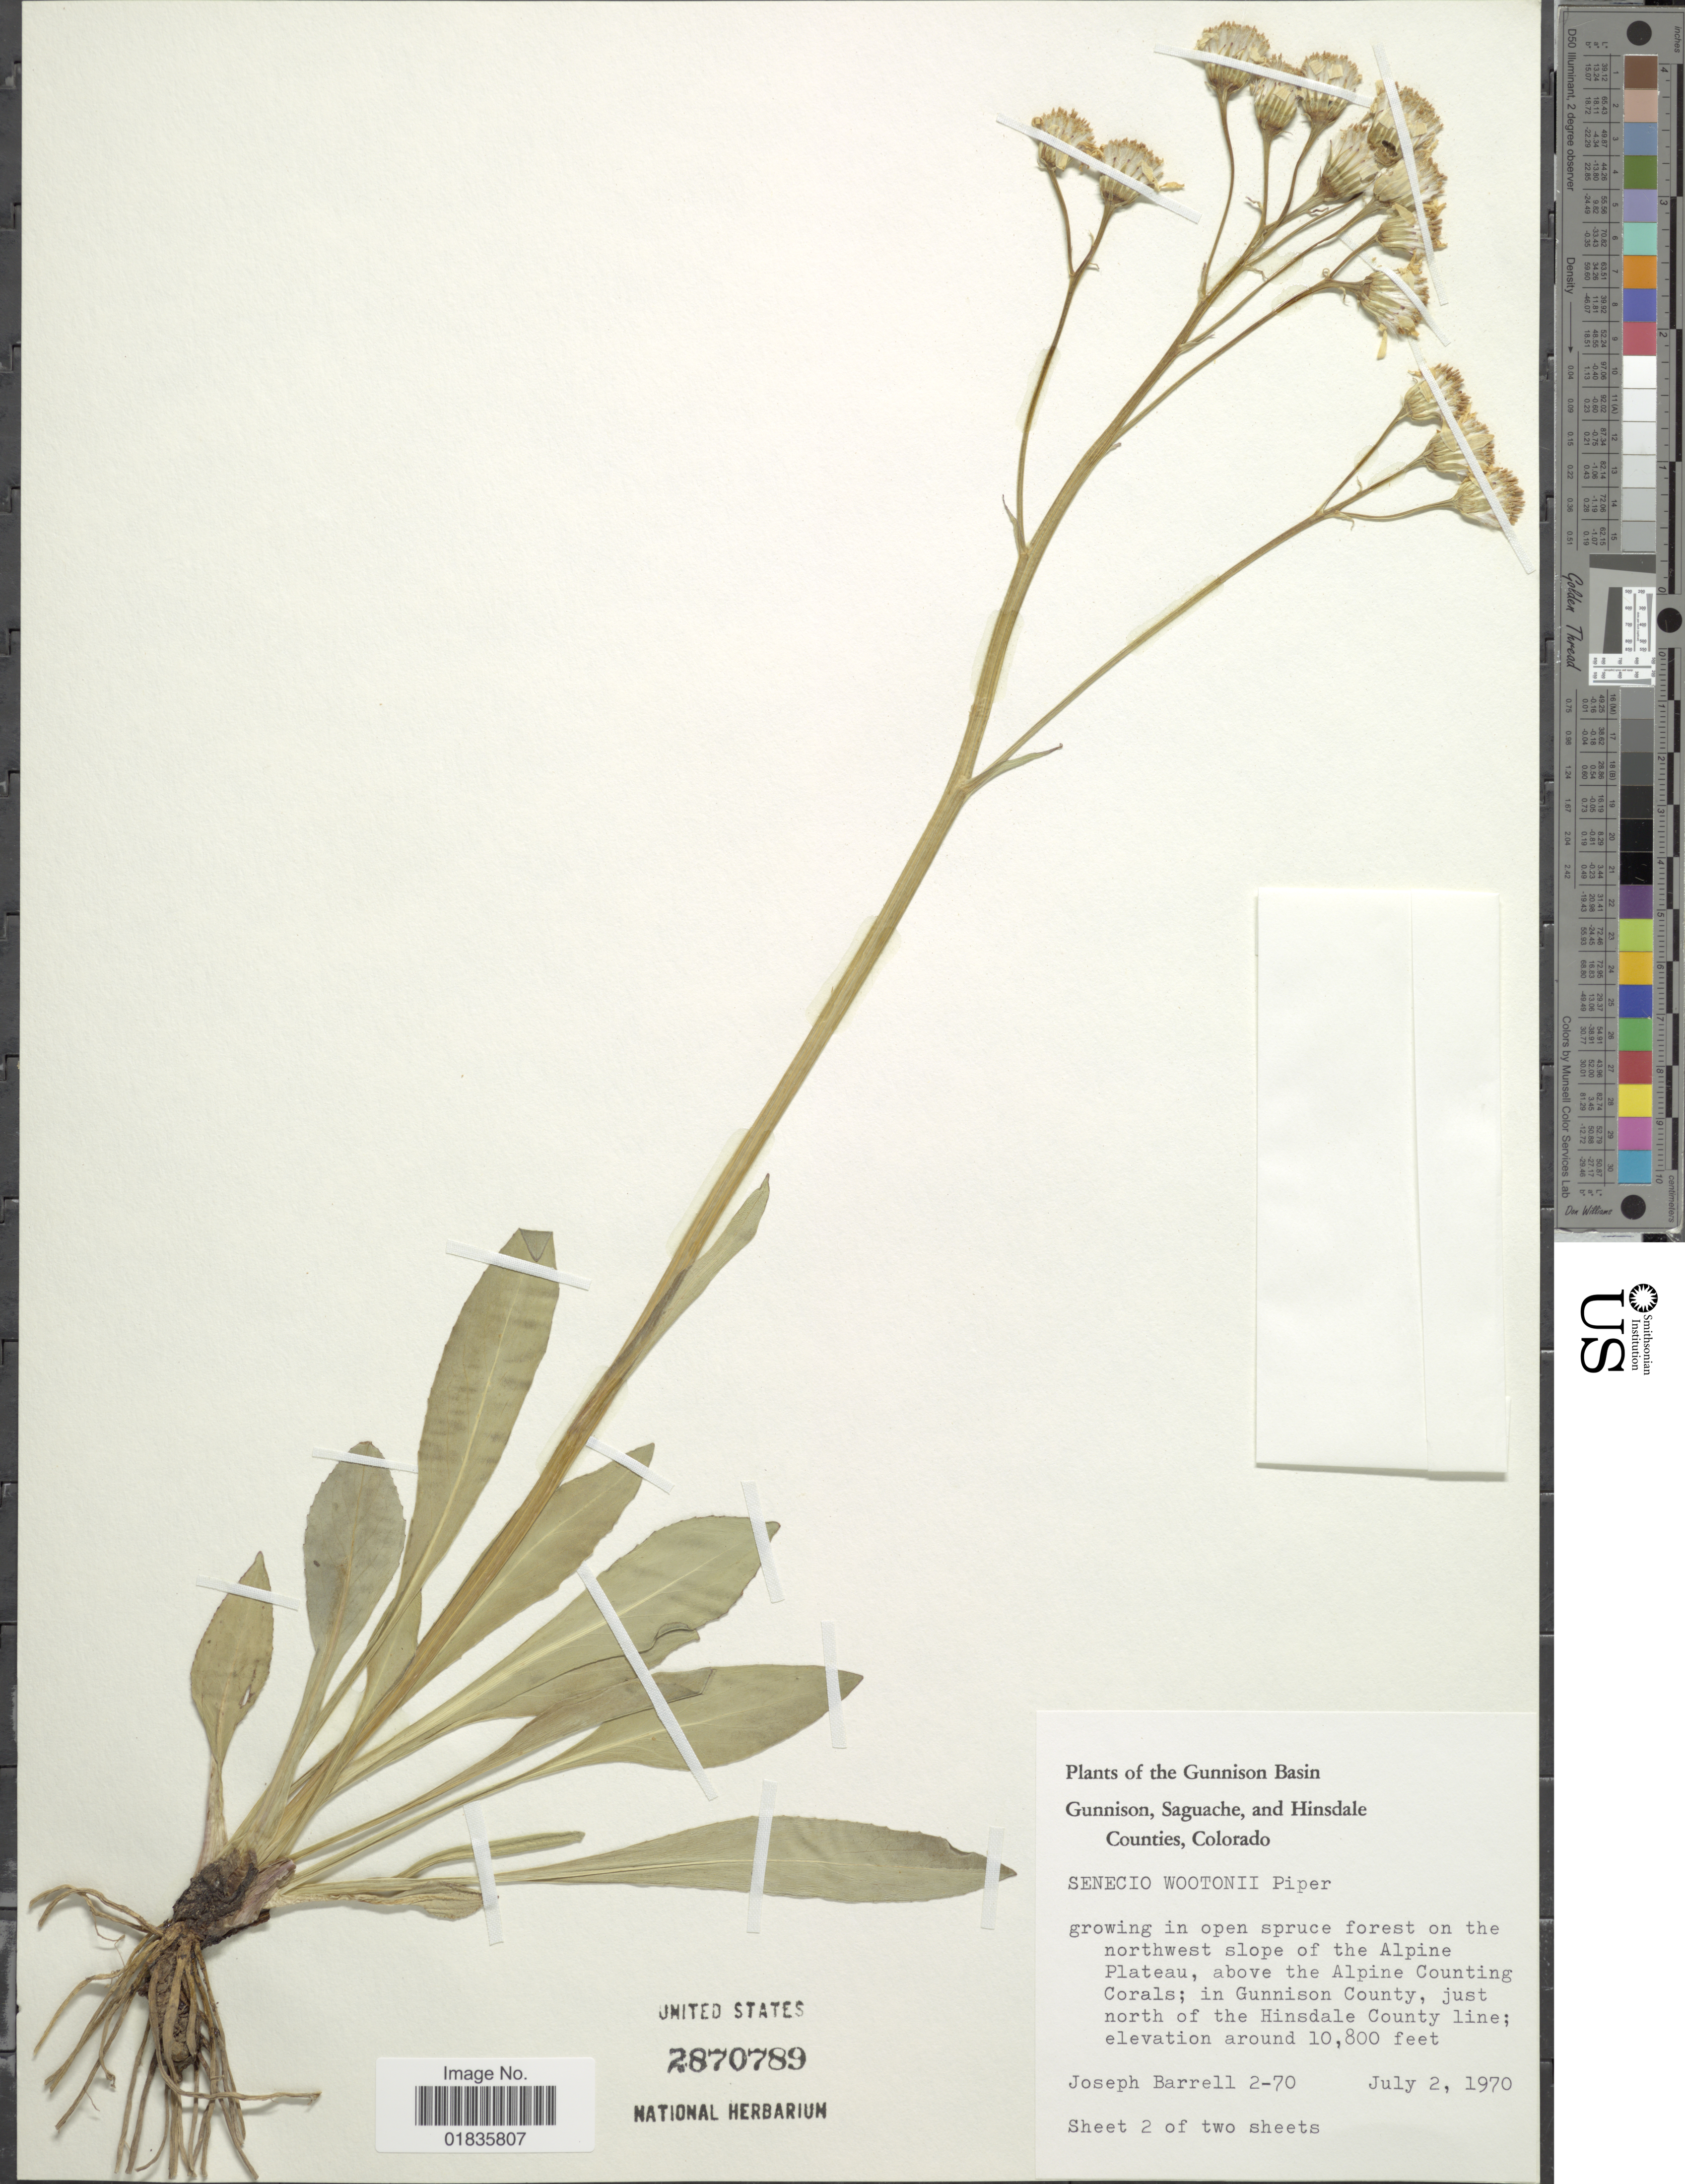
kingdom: Plantae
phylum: Tracheophyta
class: Magnoliopsida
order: Asterales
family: Asteraceae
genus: Senecio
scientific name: Senecio wootonii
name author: Greene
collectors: J. Barrell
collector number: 2-70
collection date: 1970-07-02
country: United States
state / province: Colorado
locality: Gunnison Basin, Gunnison, Saguache, and Hinsdale Counties, in open spruce forest on the northwest slope of the Alpine Plateau, above the Alpine Counting Corals; in Gunnison County, just north of the Hinsdale County line.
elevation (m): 3292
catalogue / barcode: US 2870789